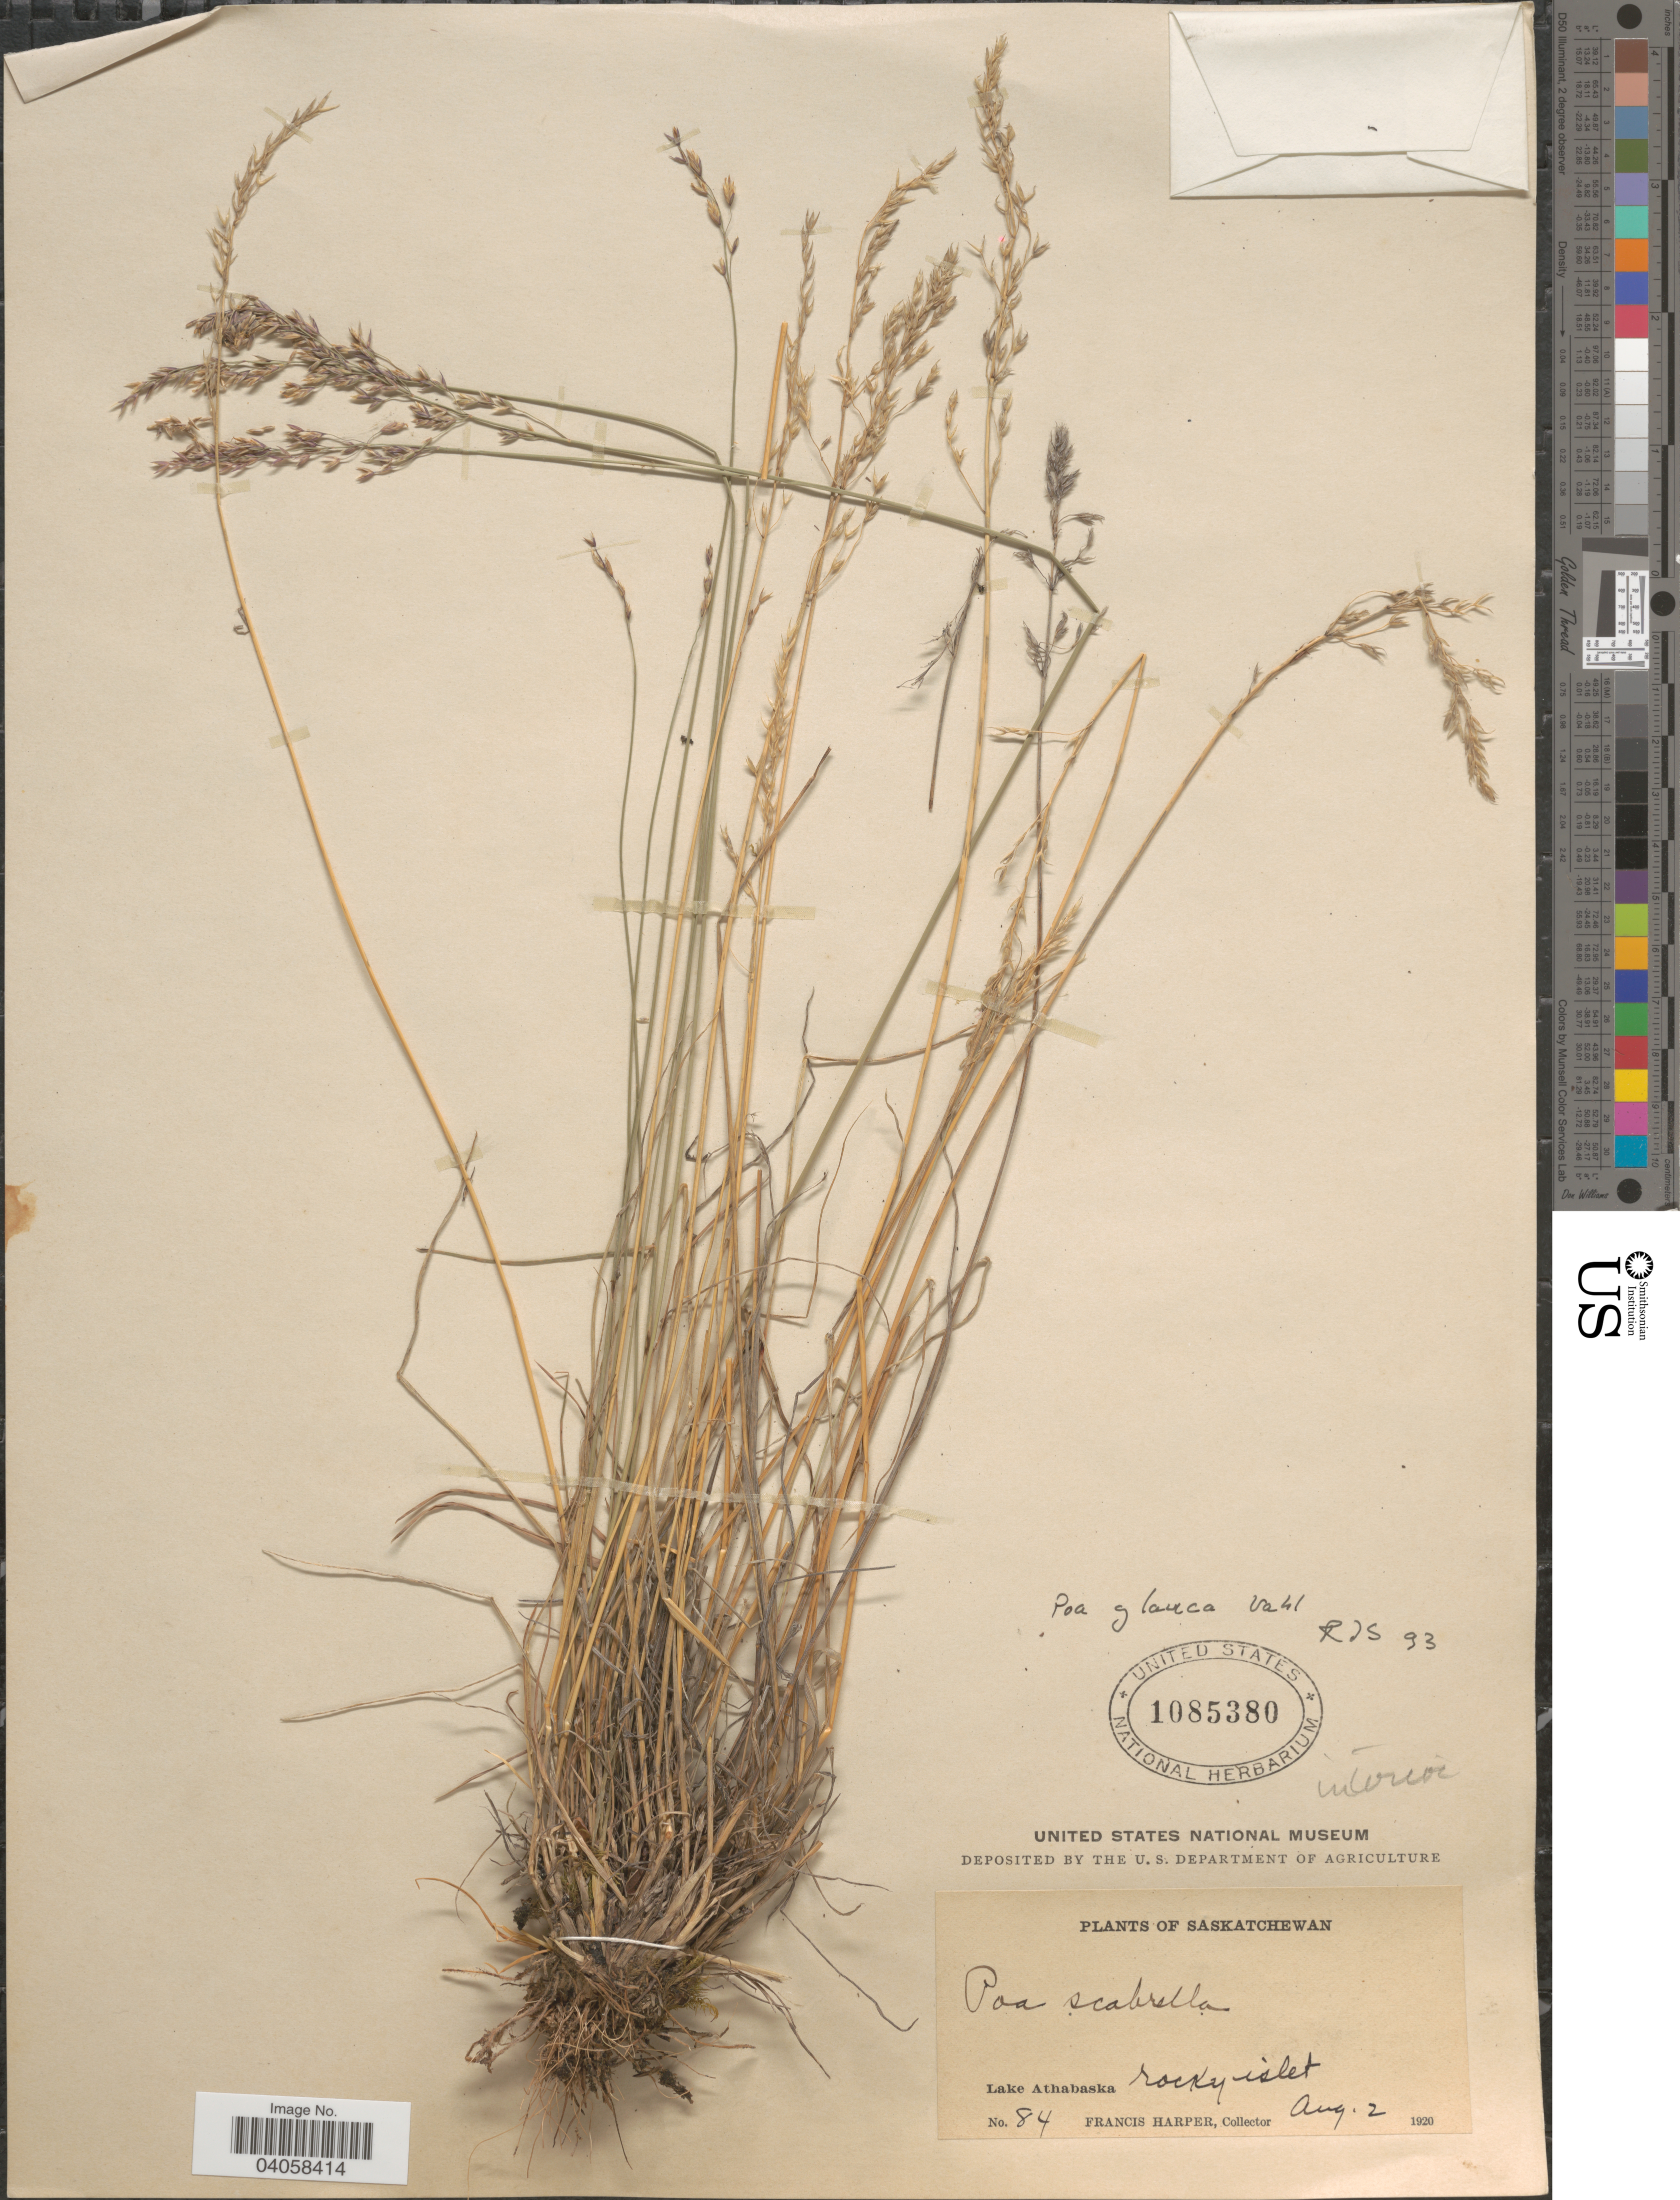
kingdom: Plantae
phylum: Tracheophyta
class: Liliopsida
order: Poales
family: Poaceae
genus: Poa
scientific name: Poa glauca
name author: Vahl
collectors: F. Harper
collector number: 84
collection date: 1920-08-02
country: Canada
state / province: Saskatchewan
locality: Lake Athabaska rocky islet.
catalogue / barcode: US 1085380